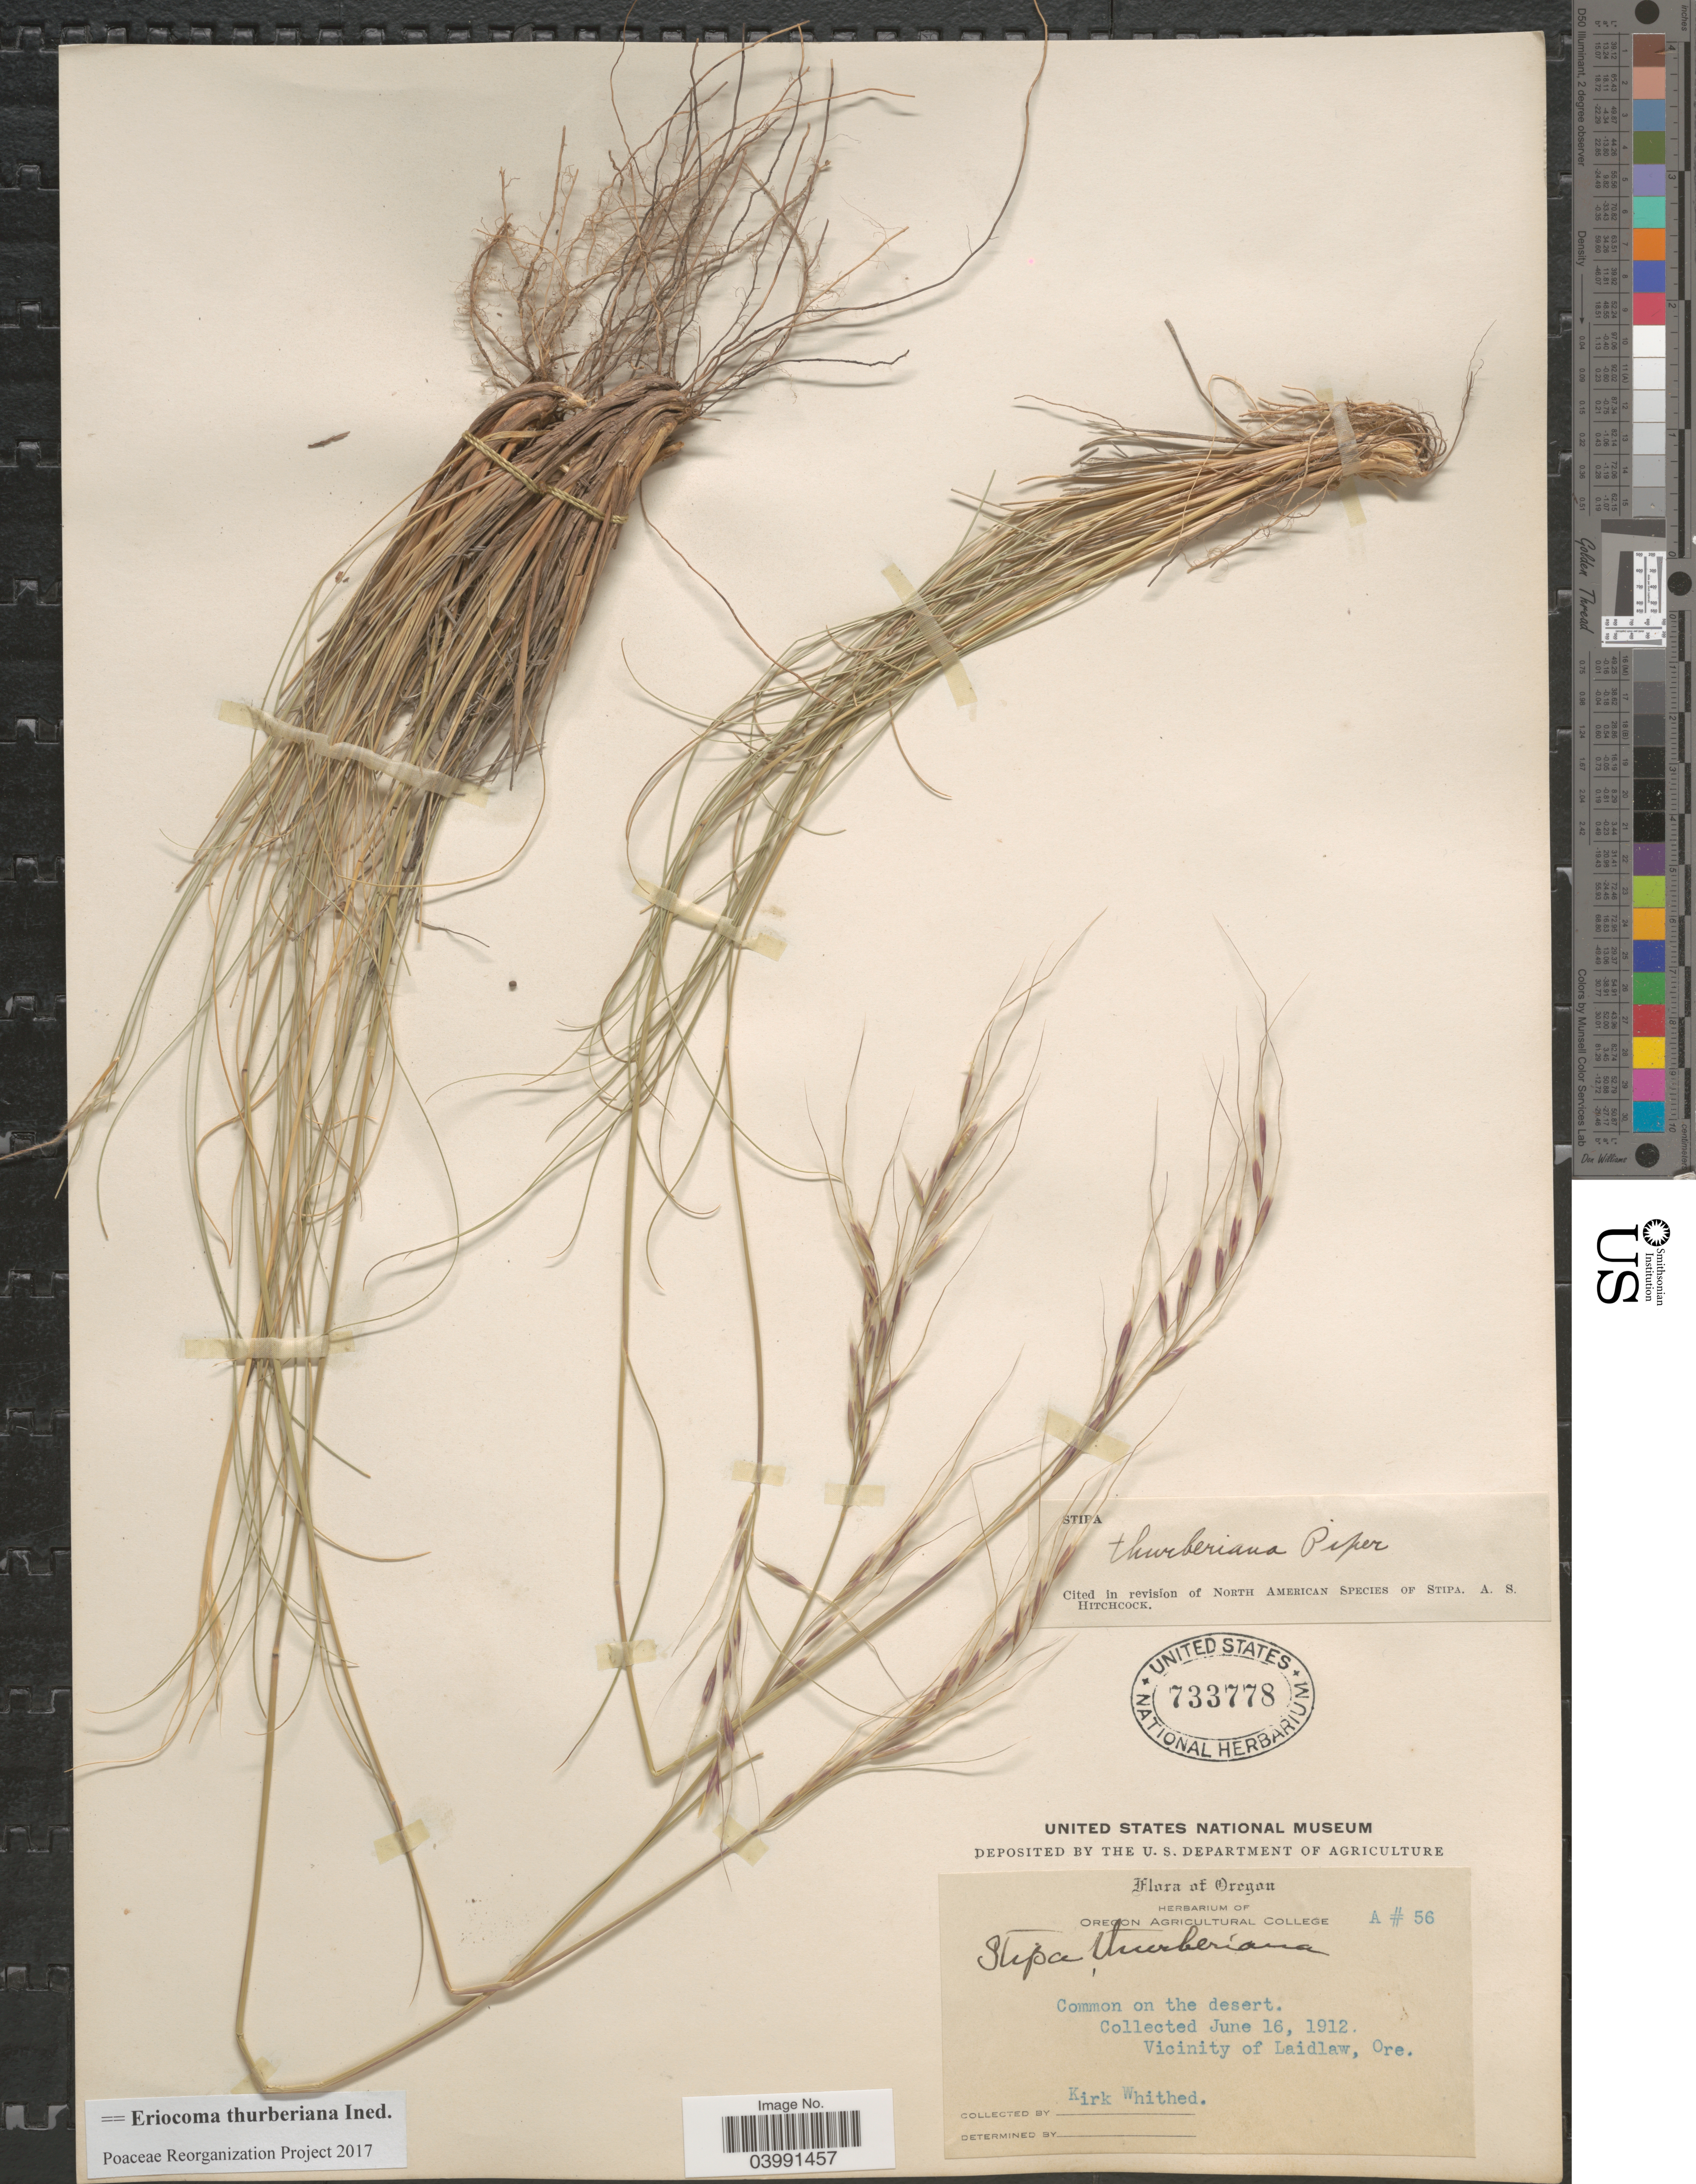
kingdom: Plantae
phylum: Tracheophyta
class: Liliopsida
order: Poales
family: Poaceae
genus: Eriocoma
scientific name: Eriocoma thurberiana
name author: (Piper) Romasch.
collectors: K. Whited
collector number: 56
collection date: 1912-06-16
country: United States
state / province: Oregon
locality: Vicinity of Laidlaw.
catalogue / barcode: US 733778